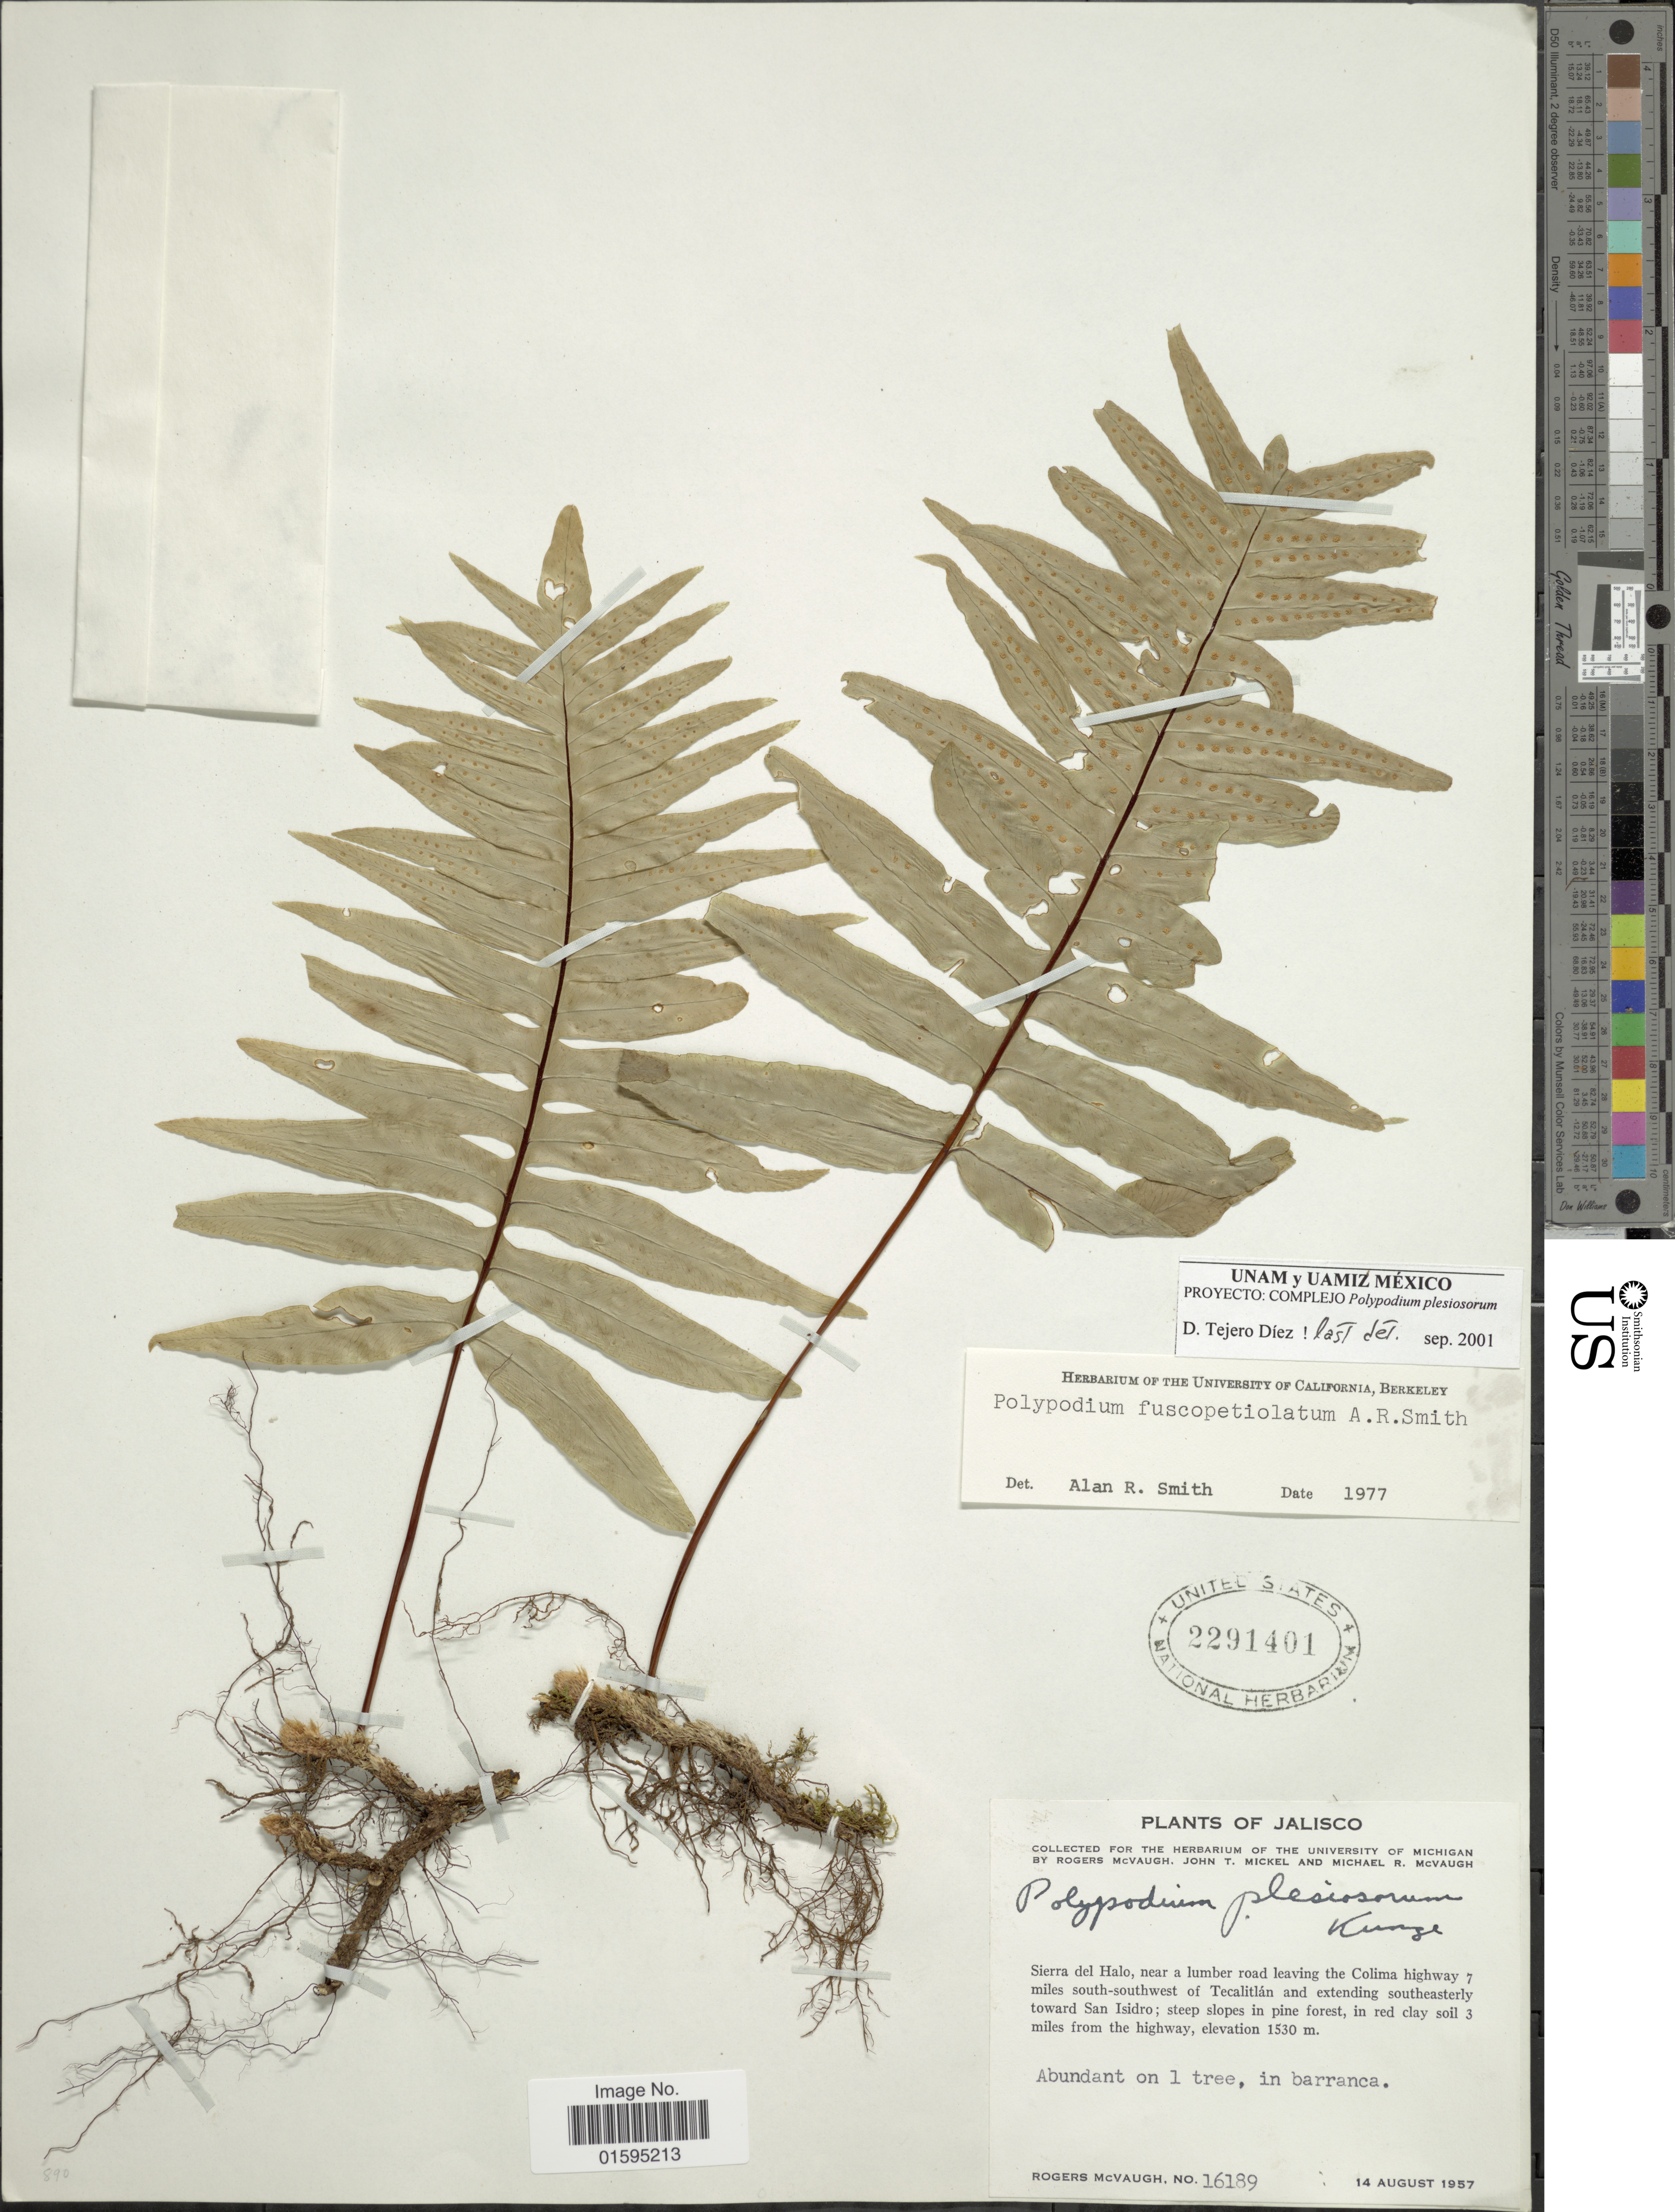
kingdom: Plantae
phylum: Tracheophyta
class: Polypodiopsida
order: Polypodiales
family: Polypodiaceae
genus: Polypodium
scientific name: Polypodium fuscopetiolatum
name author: A.R. Sm.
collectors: R. McVaugh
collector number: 16189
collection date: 1957-08-14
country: Mexico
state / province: Jalisco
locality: Sierra del Halo, near a lumber road leaving the Colima highway 7 miles south-southwest of Tecalitlán and extending southeasterly toward San Isidro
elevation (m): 1530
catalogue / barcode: US 2291401